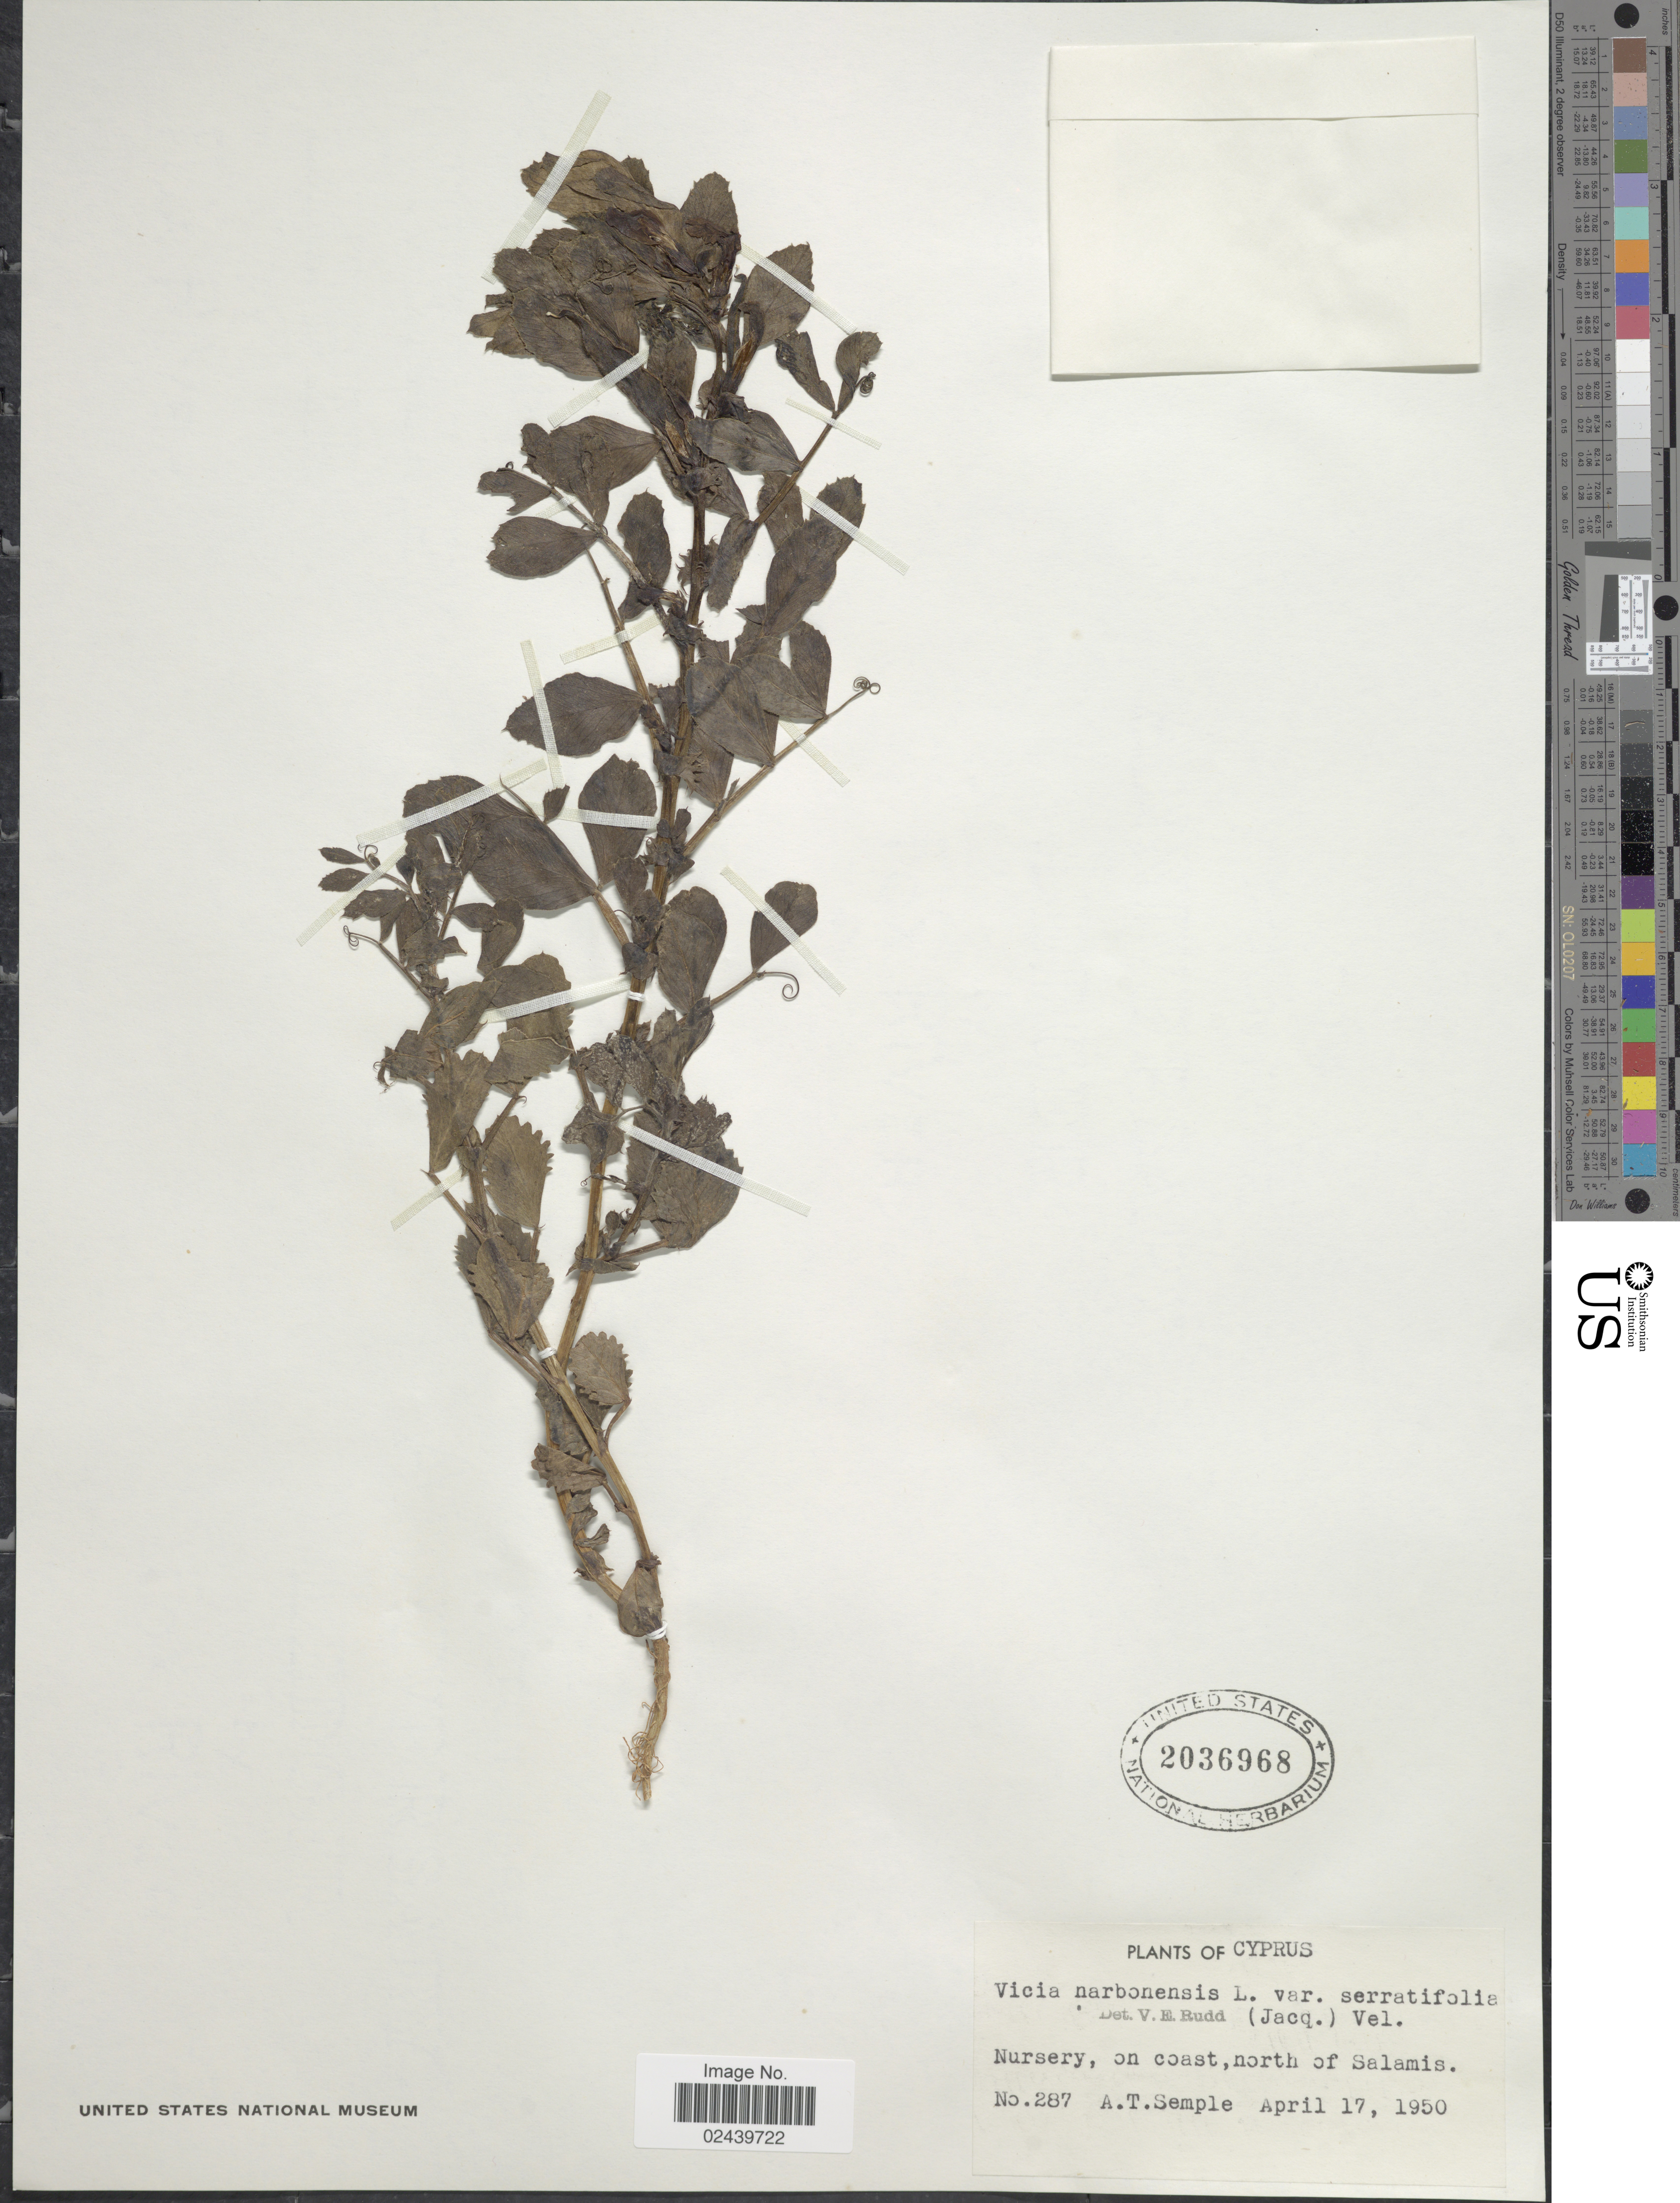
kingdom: Plantae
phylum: Tracheophyta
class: Magnoliopsida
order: Fabales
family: Fabaceae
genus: Vicia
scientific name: Vicia narbonensis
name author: L.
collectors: A. Semple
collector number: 287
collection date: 1950-04-17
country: Cyprus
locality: Nursery, on coast, north of Salamis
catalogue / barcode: US 2036968